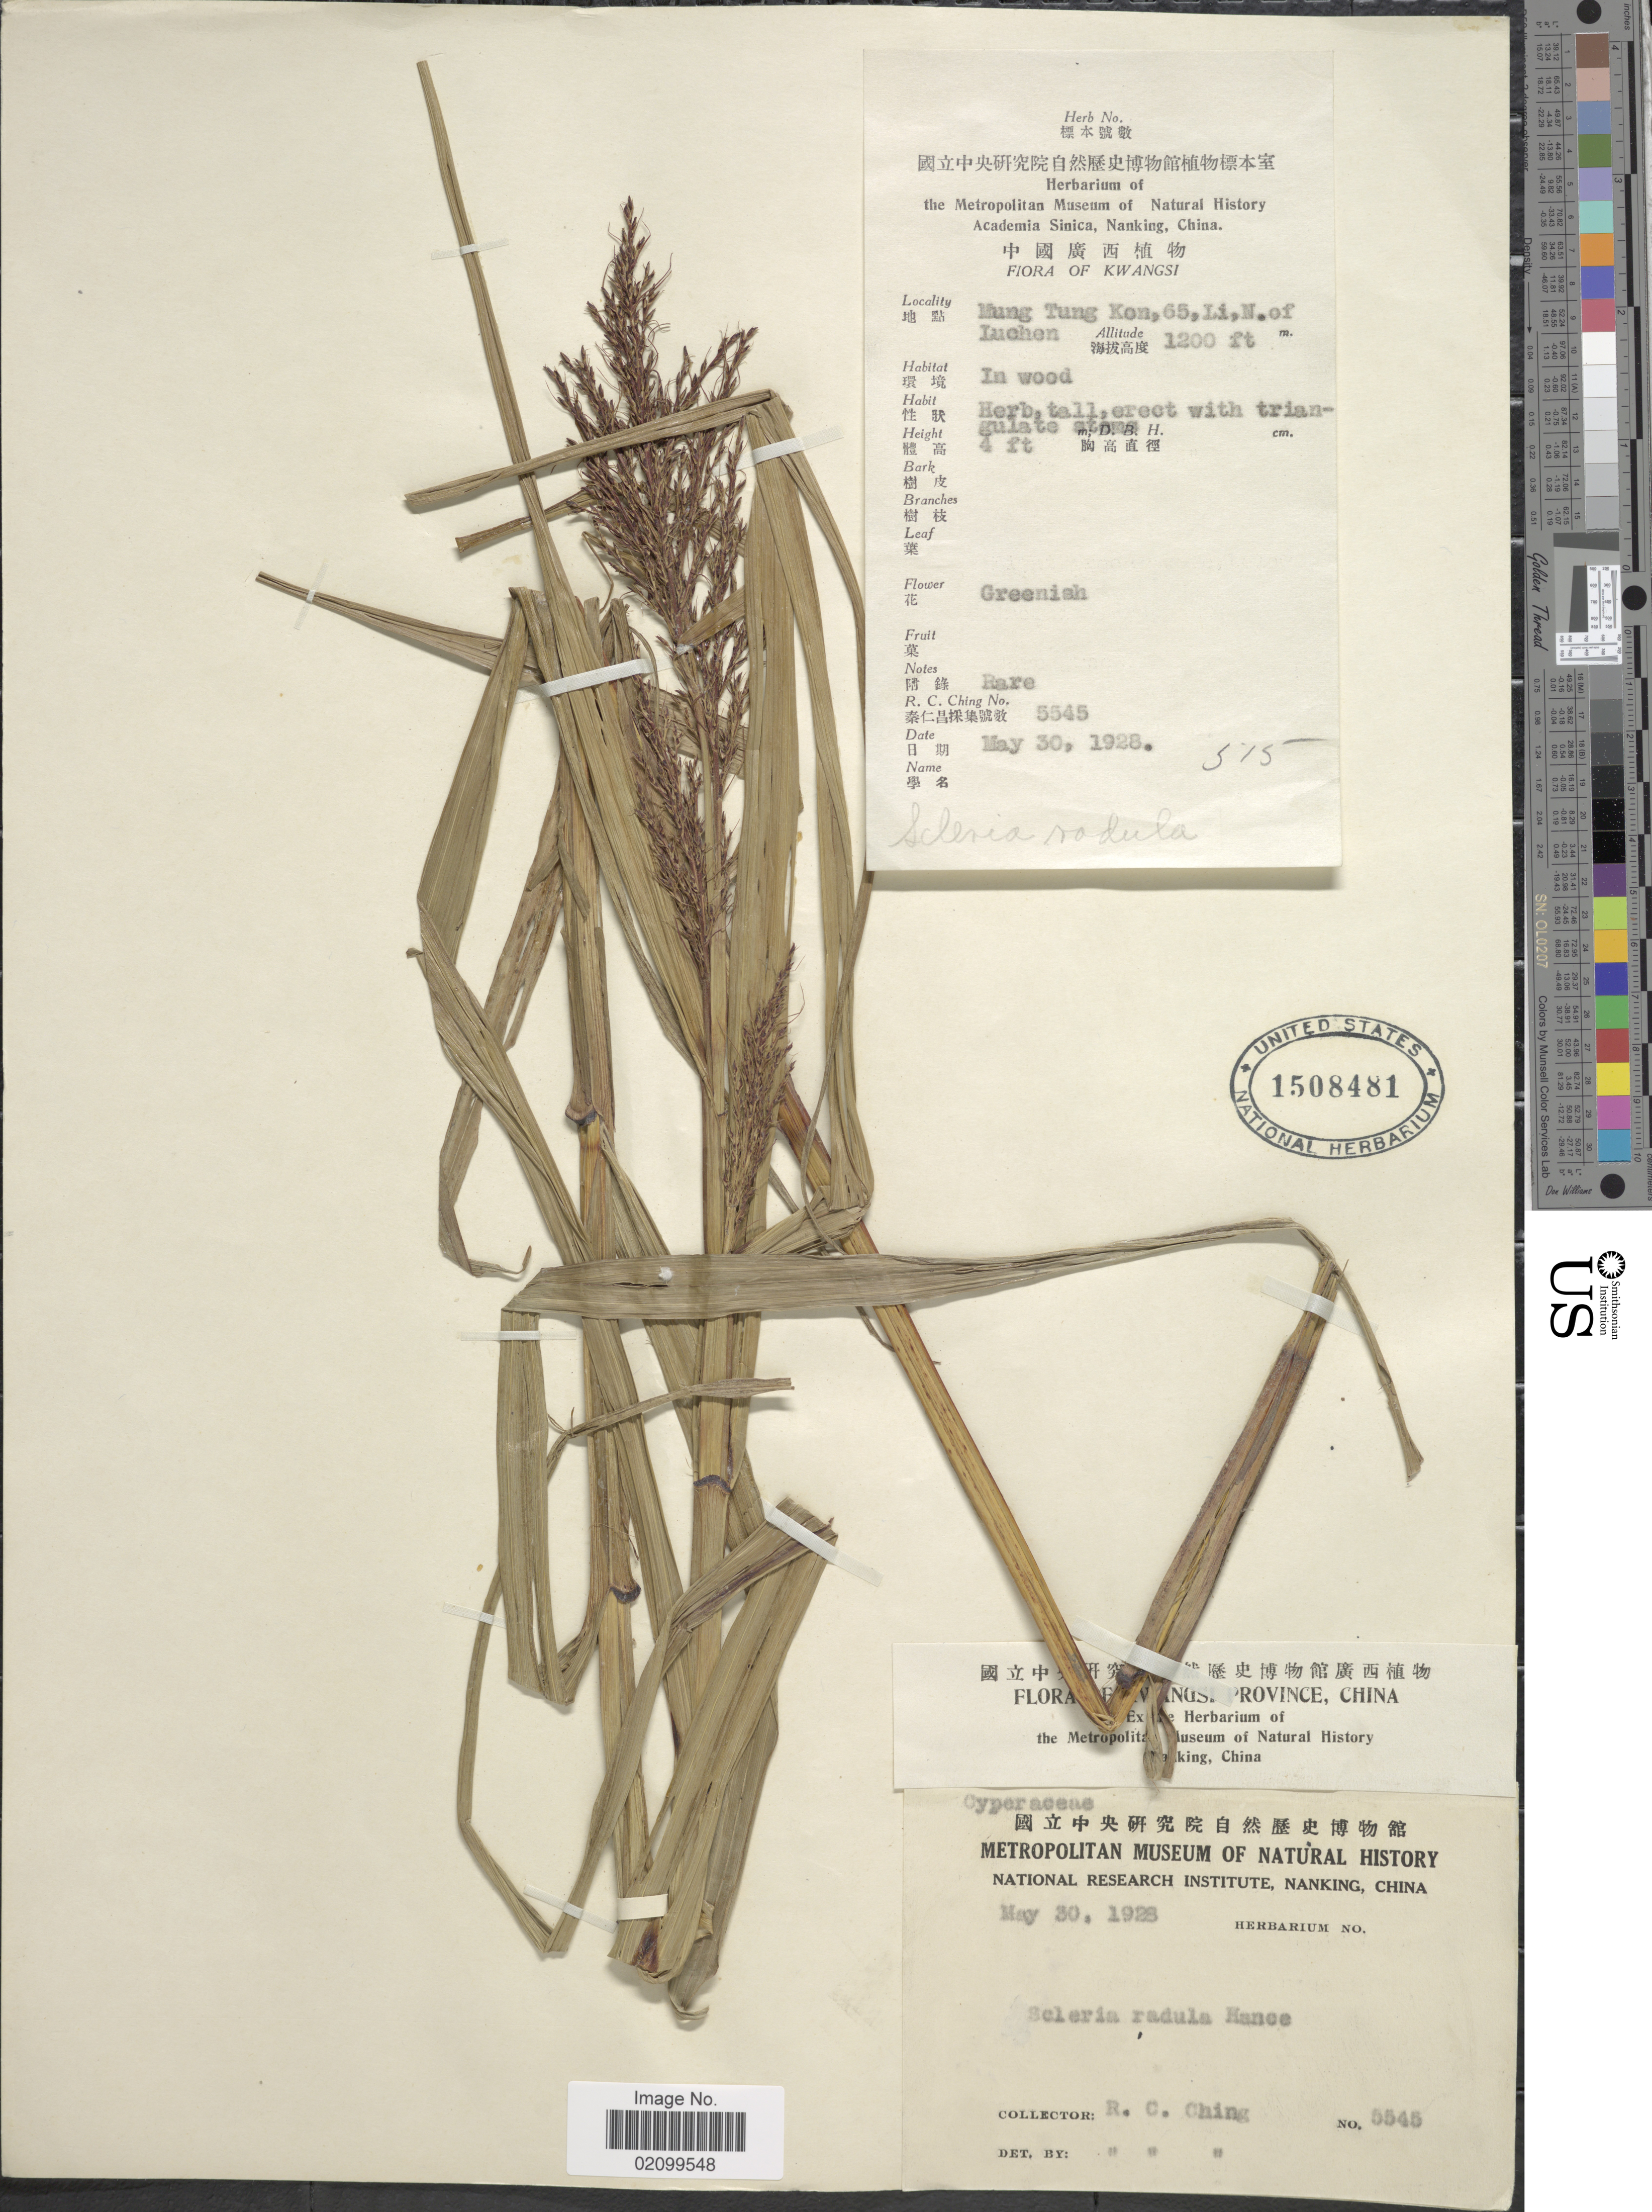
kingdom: Plantae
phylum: Tracheophyta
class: Liliopsida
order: Poales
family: Cyperaceae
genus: Scleria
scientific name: Scleria radula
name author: Hance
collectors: R. C. Ching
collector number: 5545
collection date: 1928-05-30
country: China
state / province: Guangxi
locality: Kwangsi. Mung Tung Kon, 65 Li, N. of Luchen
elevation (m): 366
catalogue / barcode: US 1508481